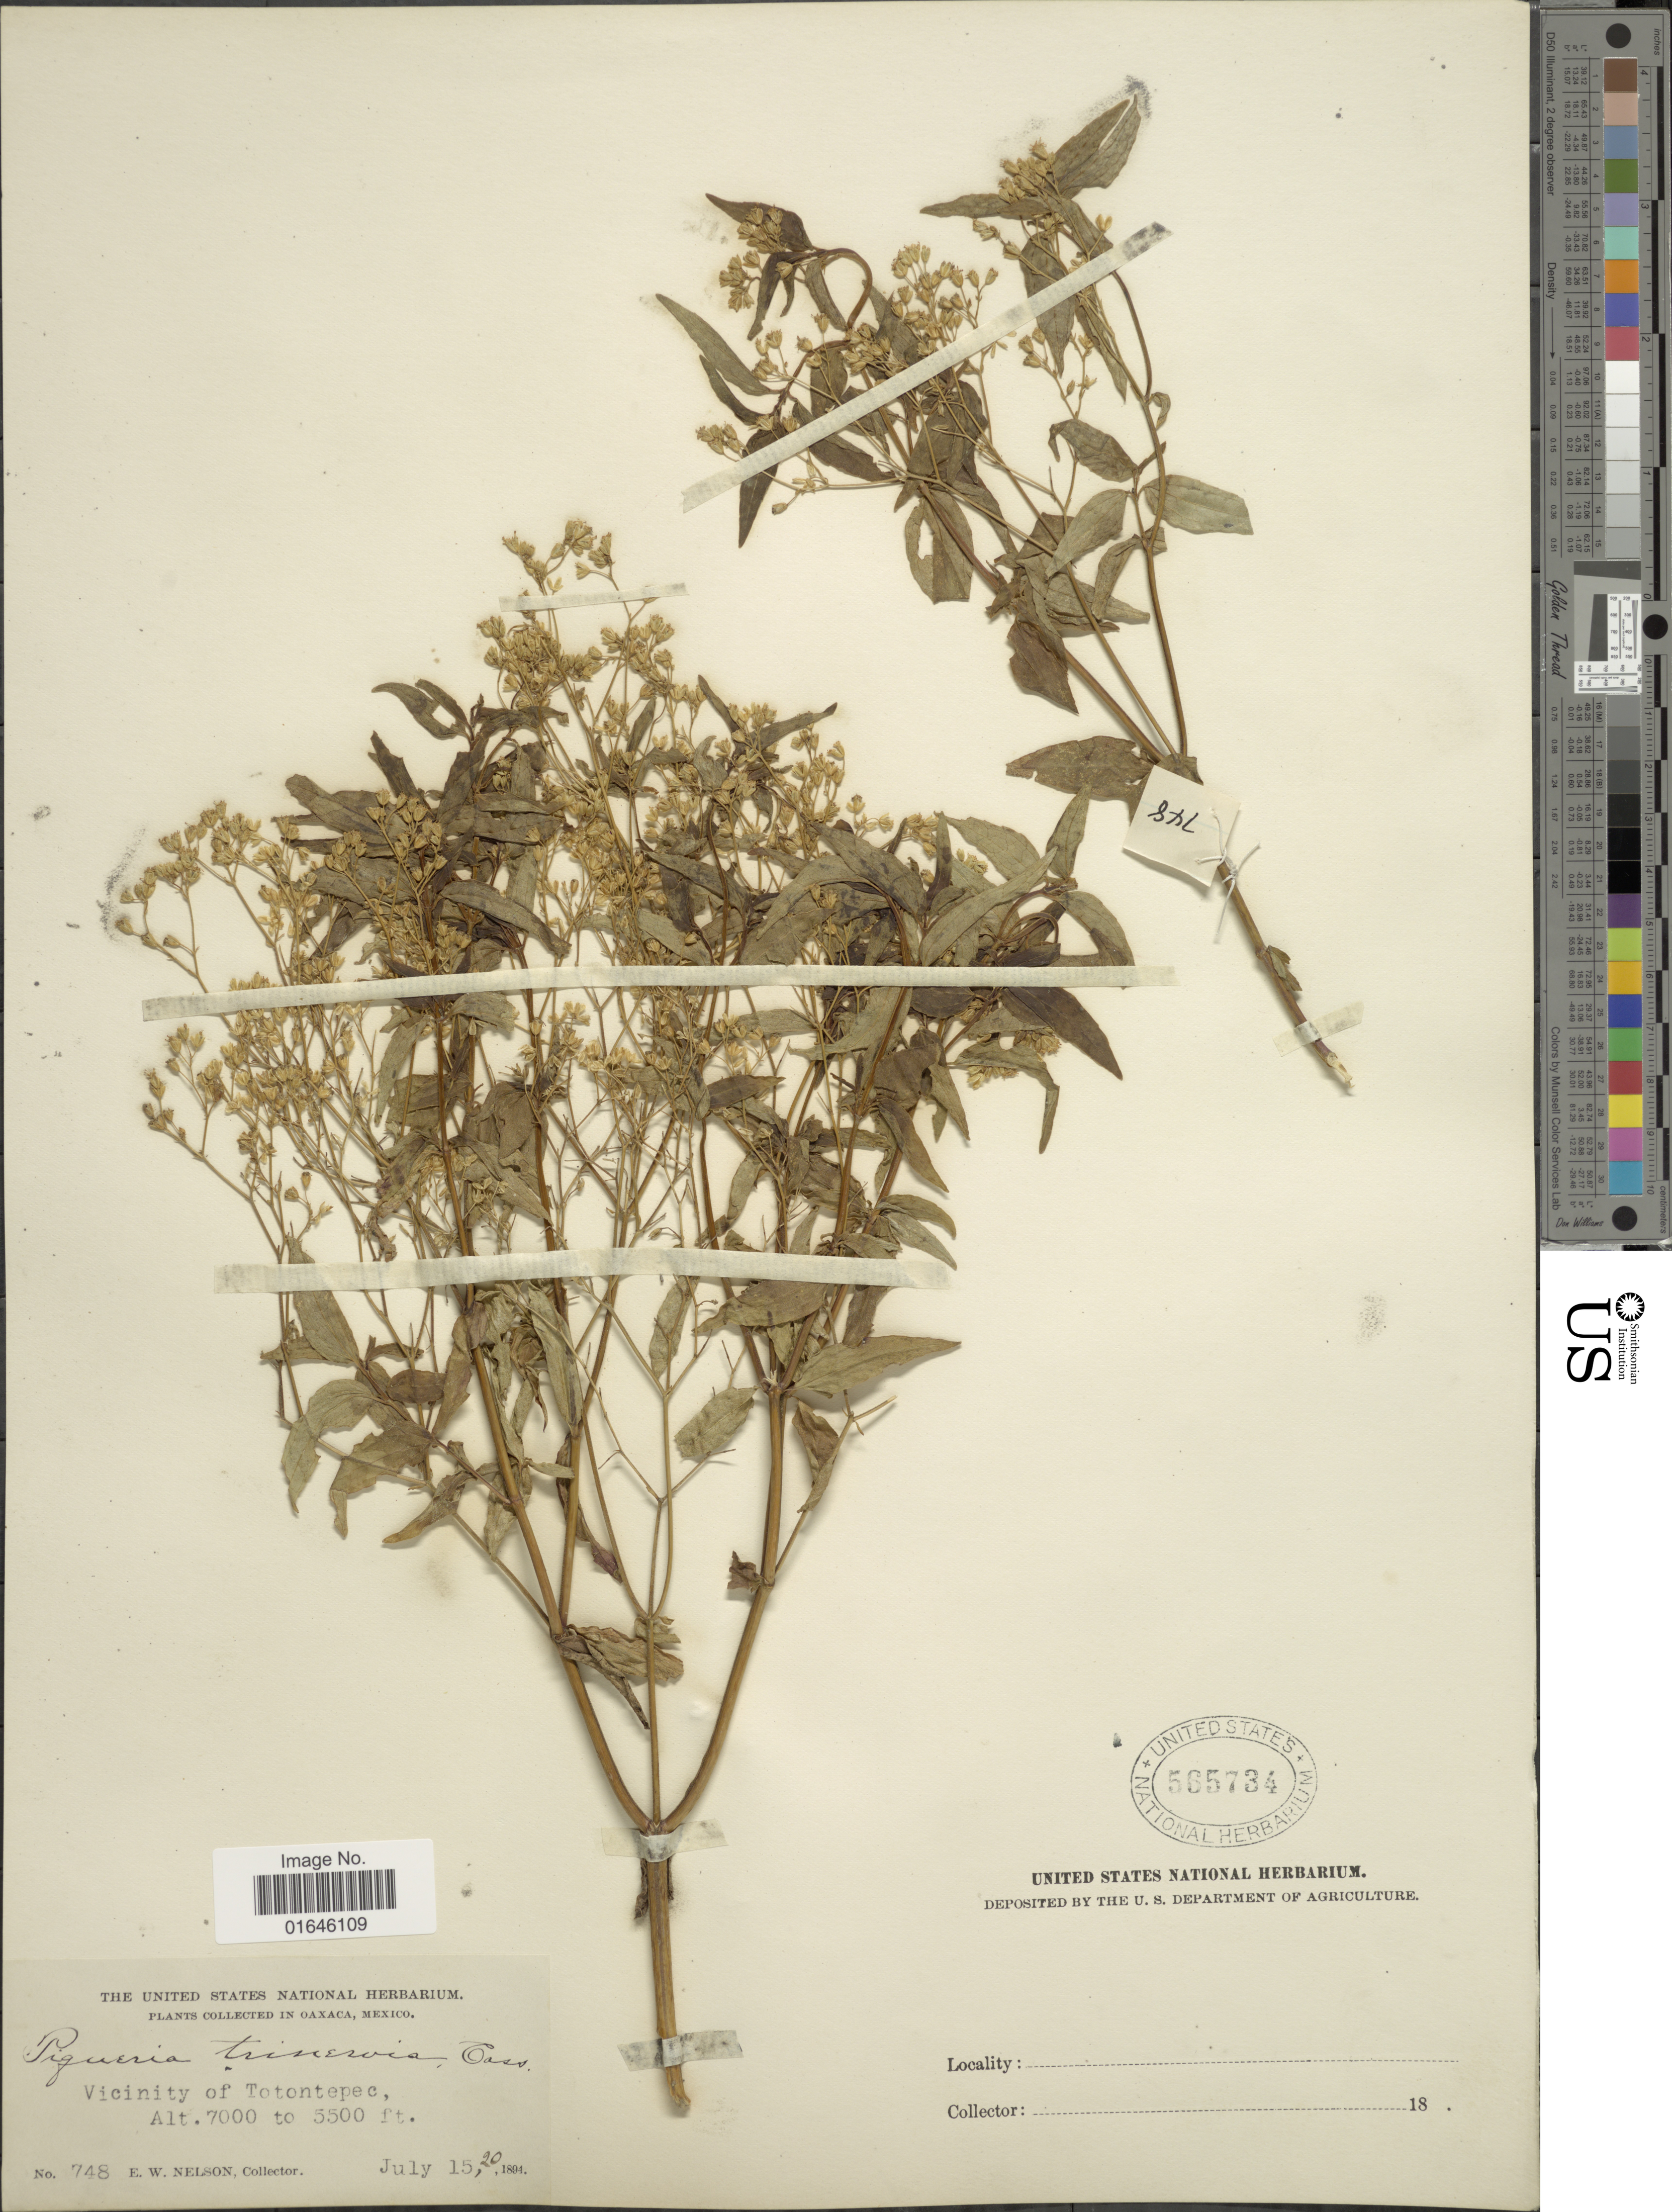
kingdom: Plantae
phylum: Tracheophyta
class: Magnoliopsida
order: Asterales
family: Asteraceae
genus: Piqueria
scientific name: Piqueria trinervia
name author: Cav.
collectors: E. W. Nelson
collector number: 748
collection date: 1894-07-15/1894-07-20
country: Mexico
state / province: Oaxaca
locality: Vicinity of Totontepec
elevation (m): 1676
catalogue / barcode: US 565734